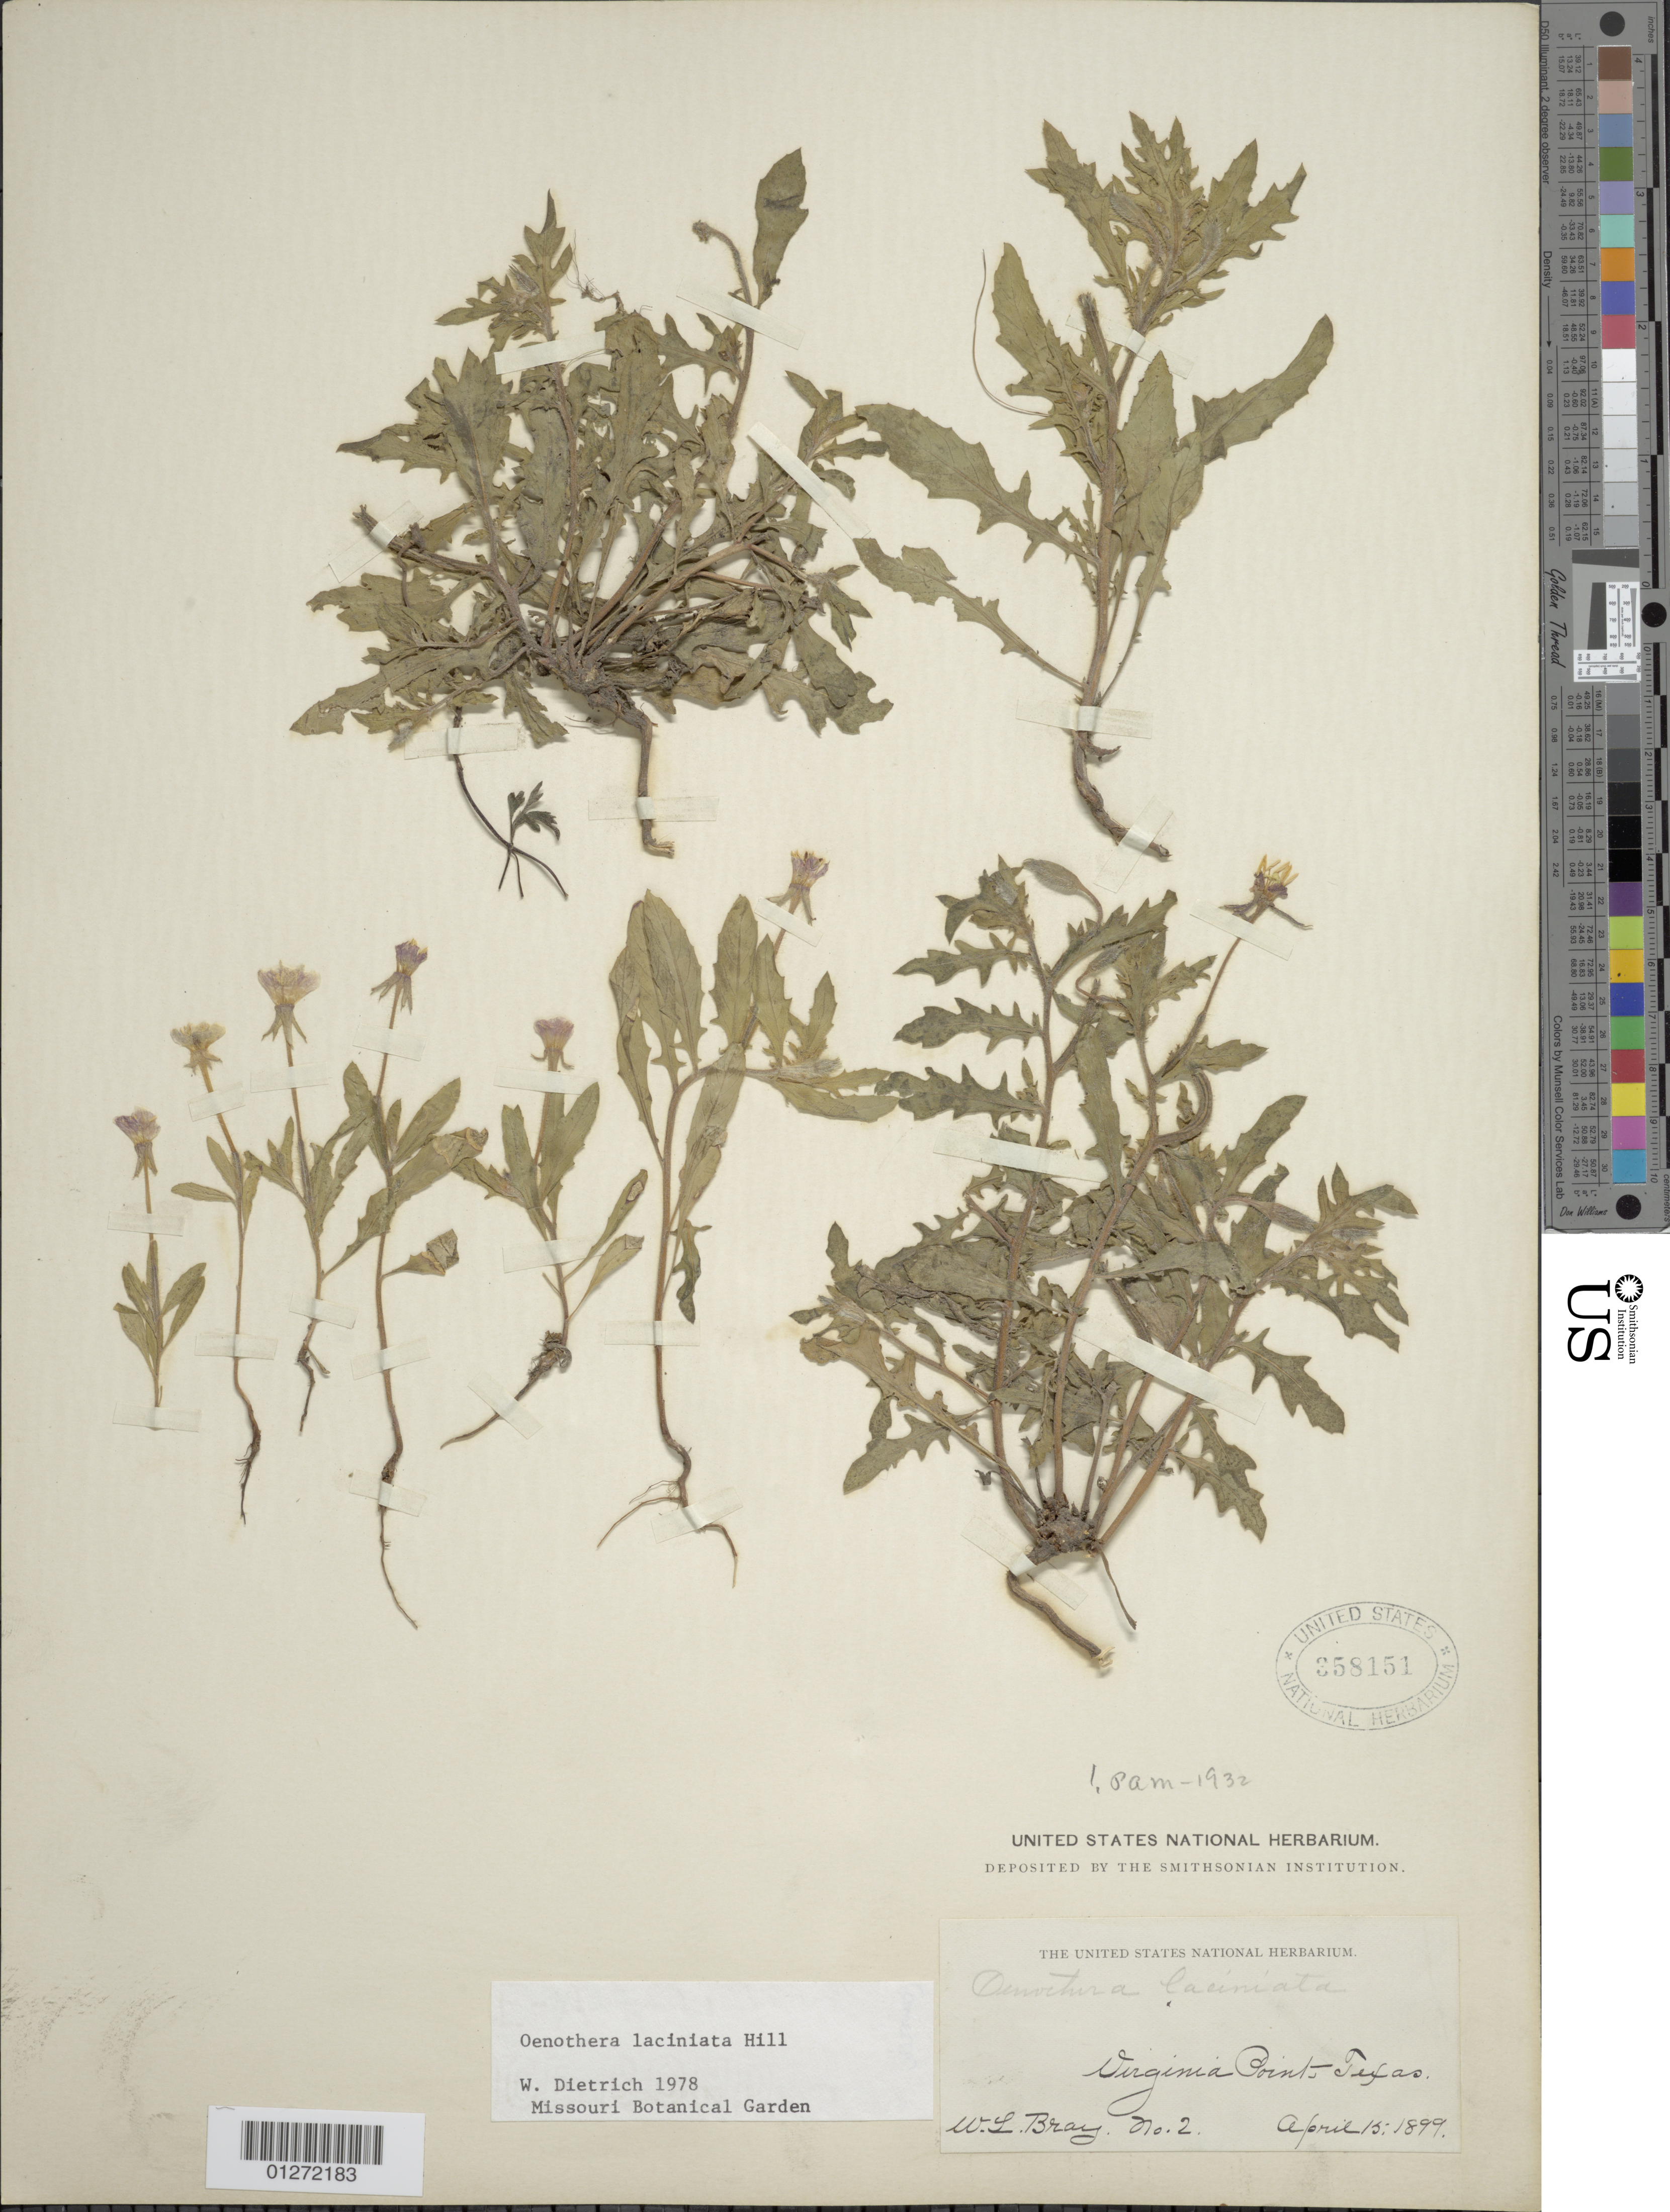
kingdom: Plantae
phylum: Tracheophyta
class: Magnoliopsida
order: Myrtales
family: Onagraceae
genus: Oenothera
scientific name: Oenothera laciniata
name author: Hill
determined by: Dietrich, W.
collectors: W. Bray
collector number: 2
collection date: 1899-04-15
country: United States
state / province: Texas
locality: Virginia Point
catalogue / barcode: US 358151